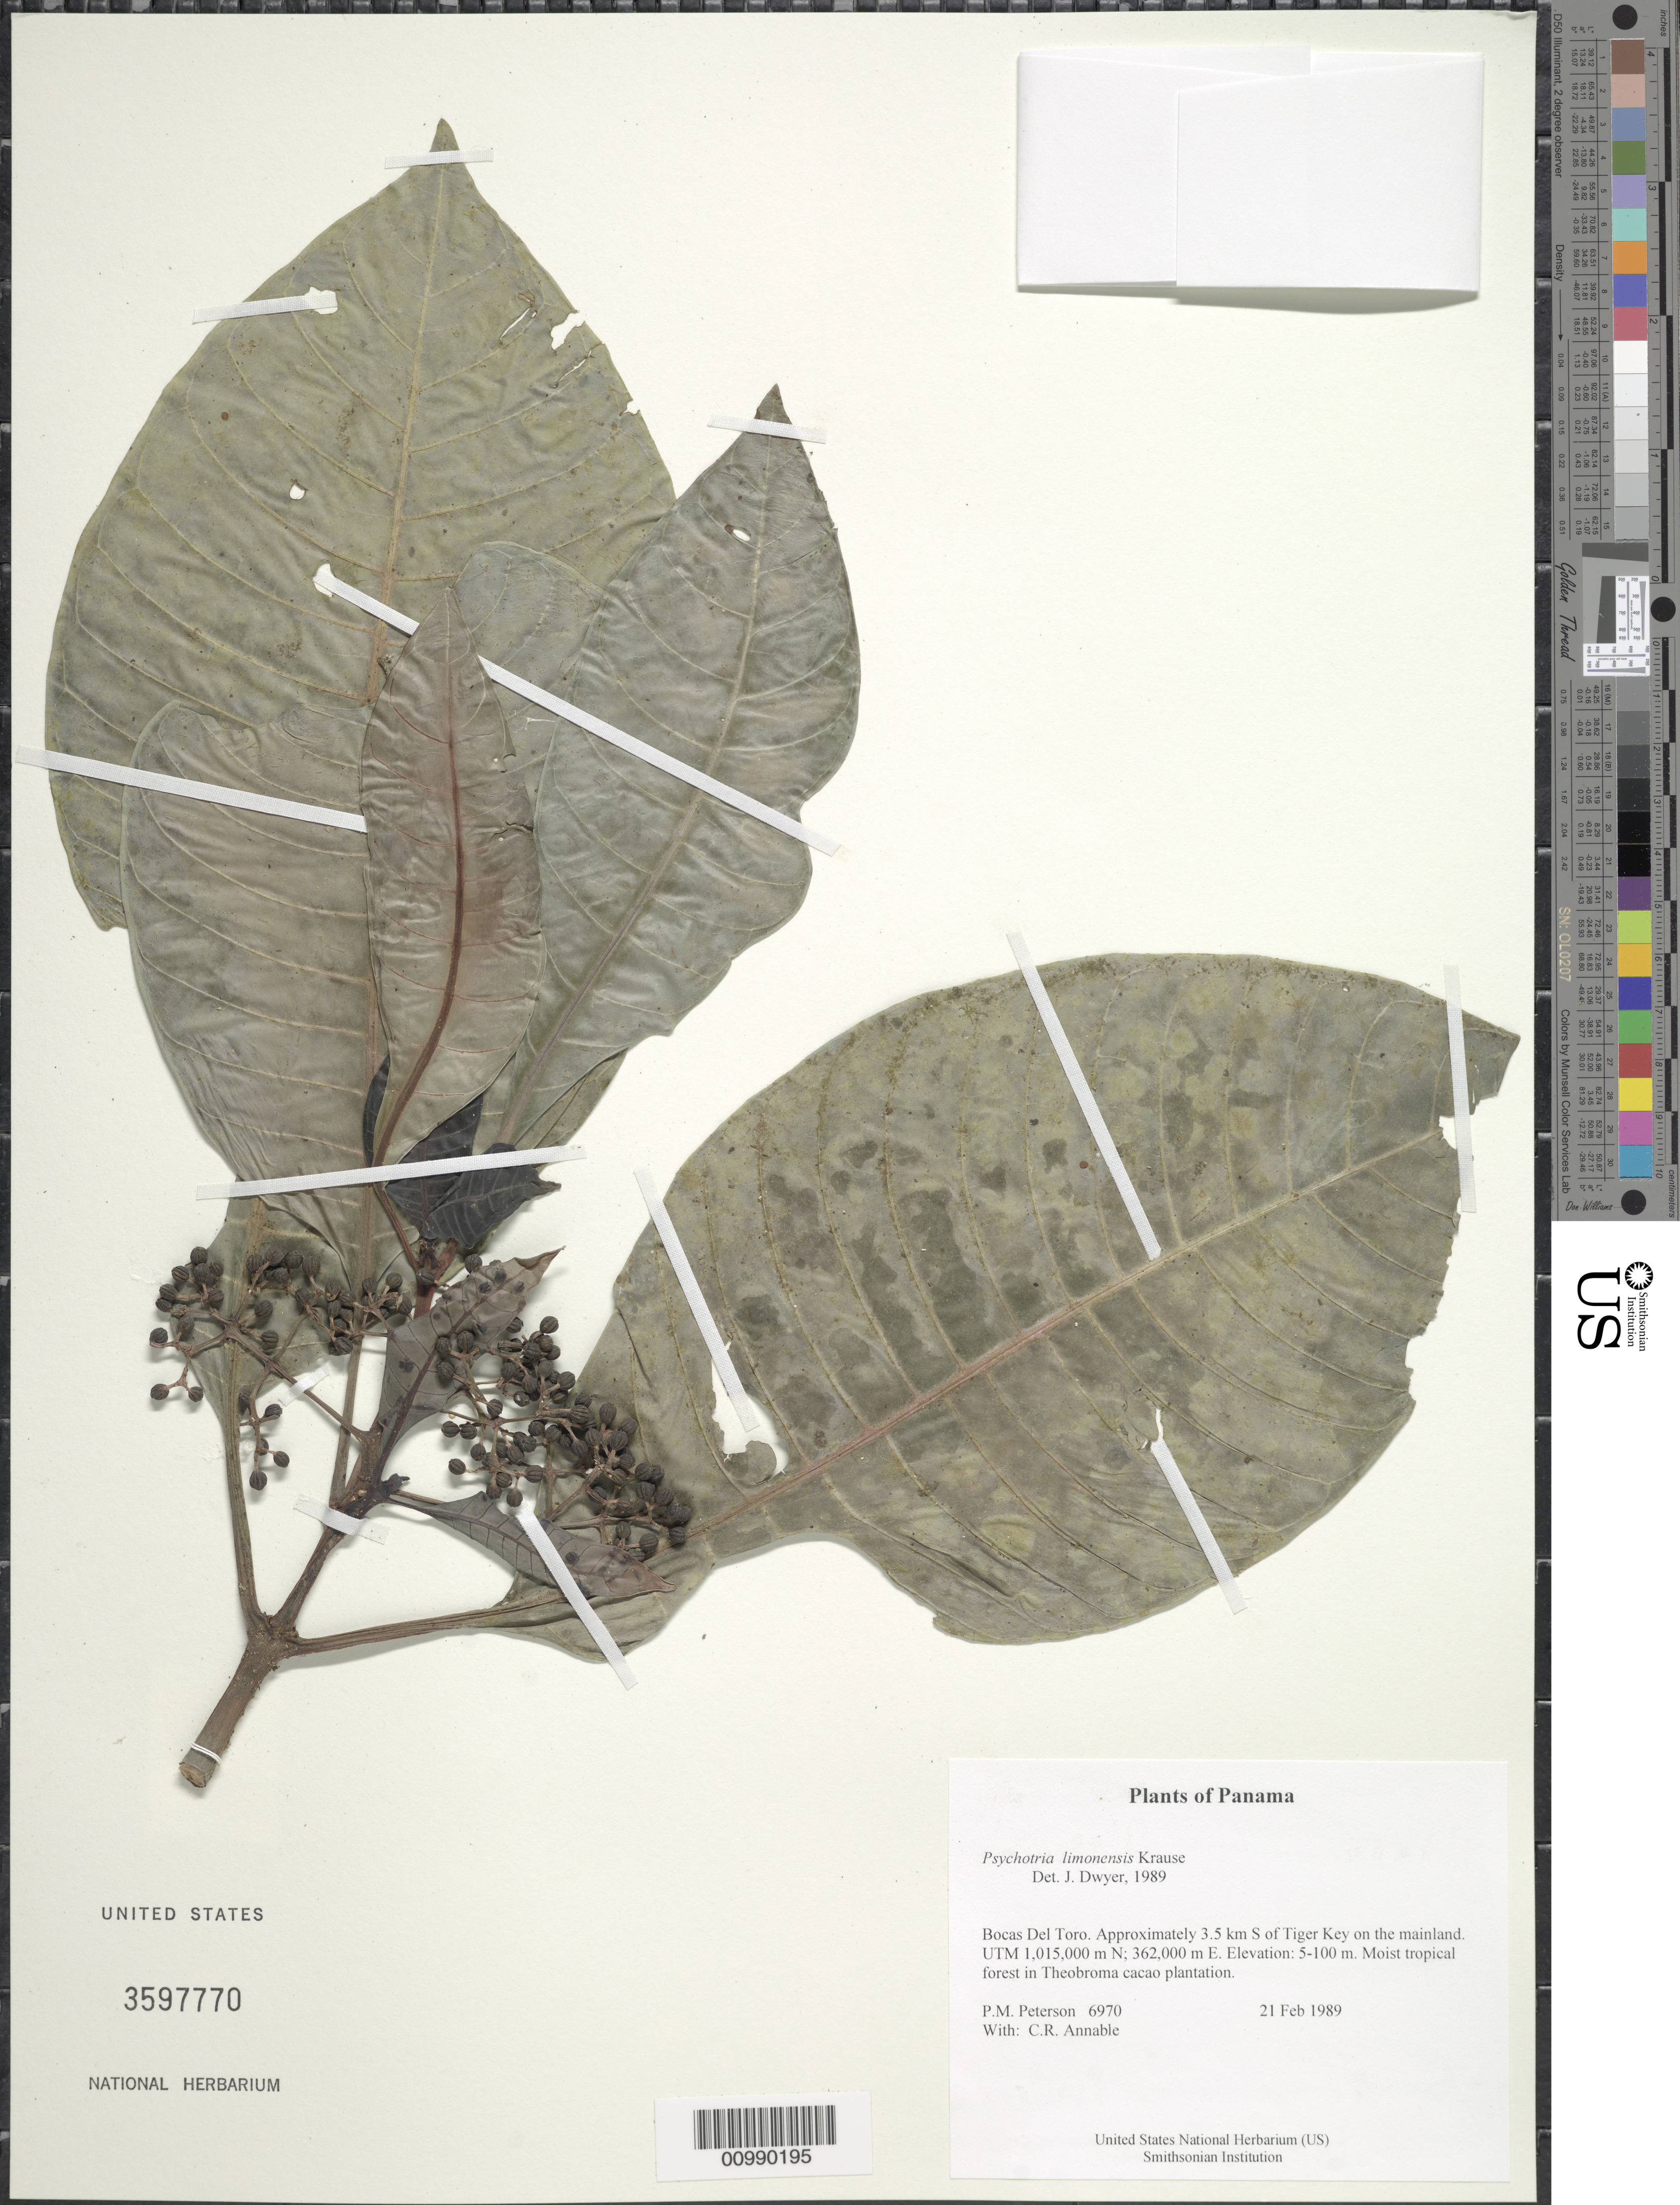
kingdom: Plantae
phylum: Tracheophyta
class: Magnoliopsida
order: Gentianales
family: Rubiaceae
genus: Psychotria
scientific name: Psychotria limonensis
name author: K. Krause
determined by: Dwyer, J.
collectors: P. M. Peterson & C. R. Annable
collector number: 06970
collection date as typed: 21 Feb 1989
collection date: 1989-02-21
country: Panama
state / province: Bocas del Toro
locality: Approximately 3.5 km S of Tiger Key on the mainland. UTM 1,015,000 m N; 362,000 m E.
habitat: Moist tropical forest in Theobroma cacao plantation.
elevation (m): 5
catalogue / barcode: US 3597770